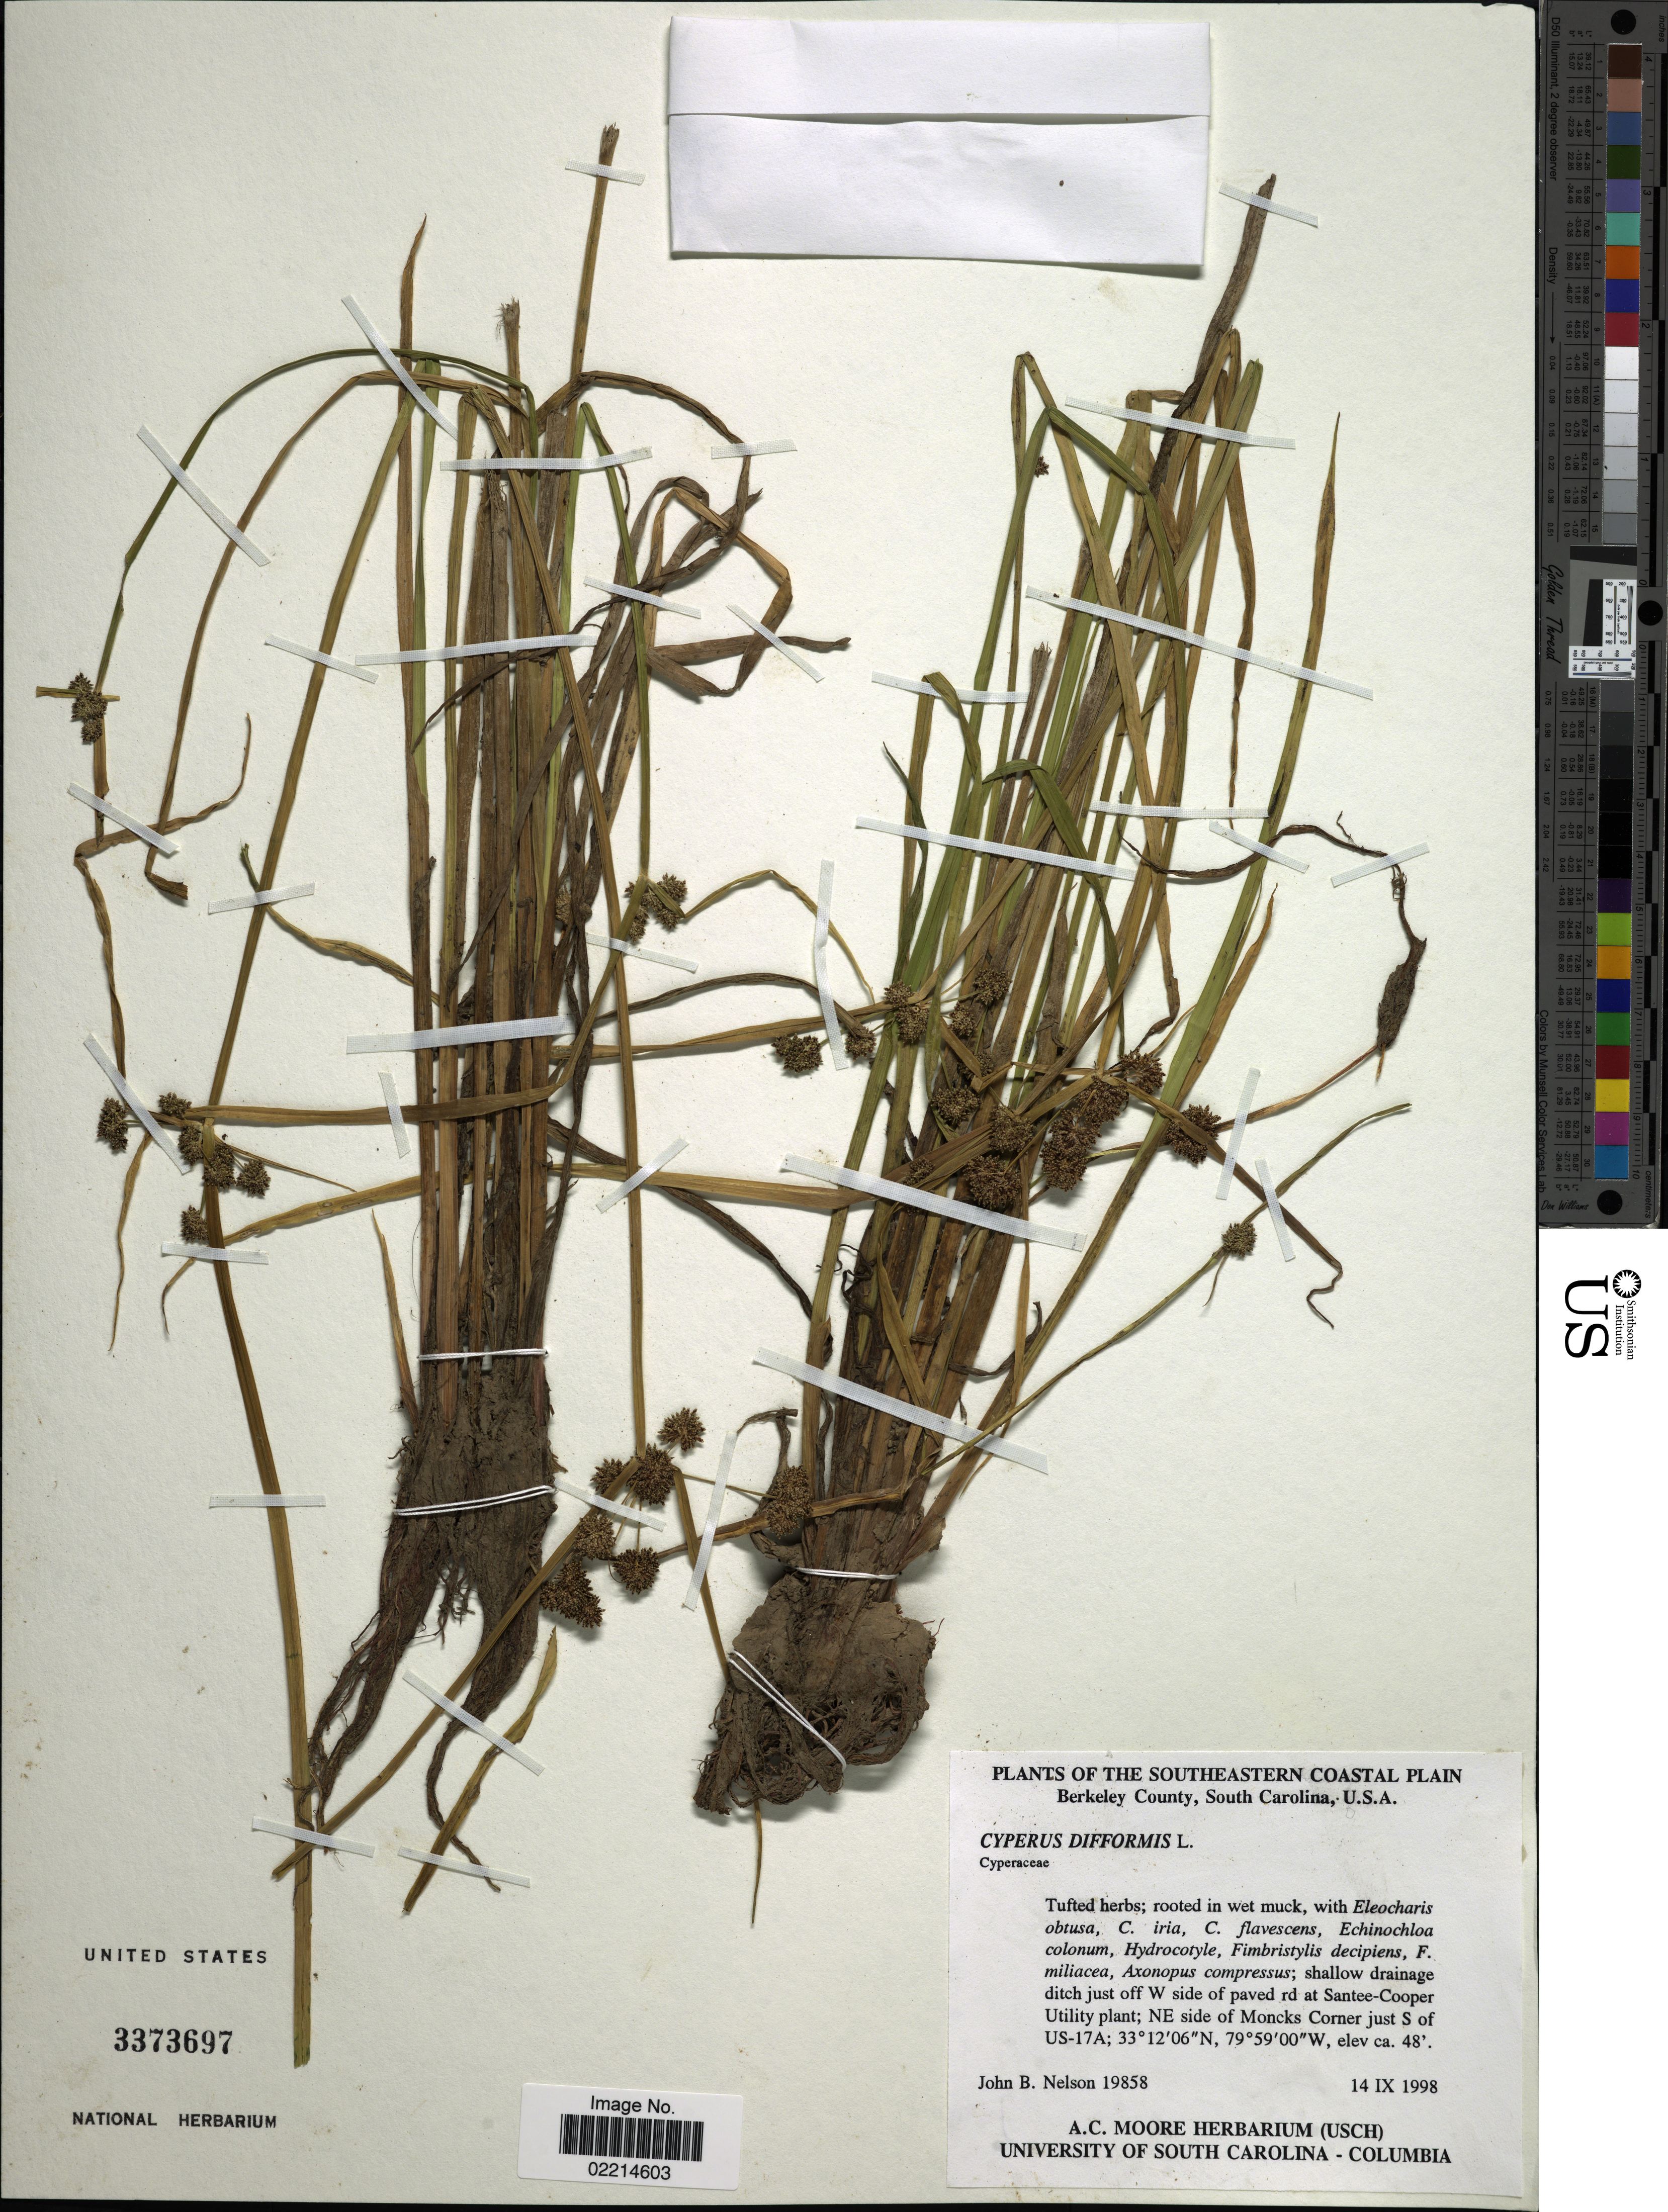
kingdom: Plantae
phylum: Tracheophyta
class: Liliopsida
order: Poales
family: Cyperaceae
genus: Cyperus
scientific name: Cyperus difformis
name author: L.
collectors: J. B. Nelson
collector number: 19858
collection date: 1998-09-14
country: United States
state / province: South Carolina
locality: Southeastern Coastal Plain. Berkeley County. Shallow drainage ditch just off W side of paved rd at Santee-Cooper Utility plant; NE side of Moncks Corner just S of US-17A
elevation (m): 15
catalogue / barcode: US 3373697